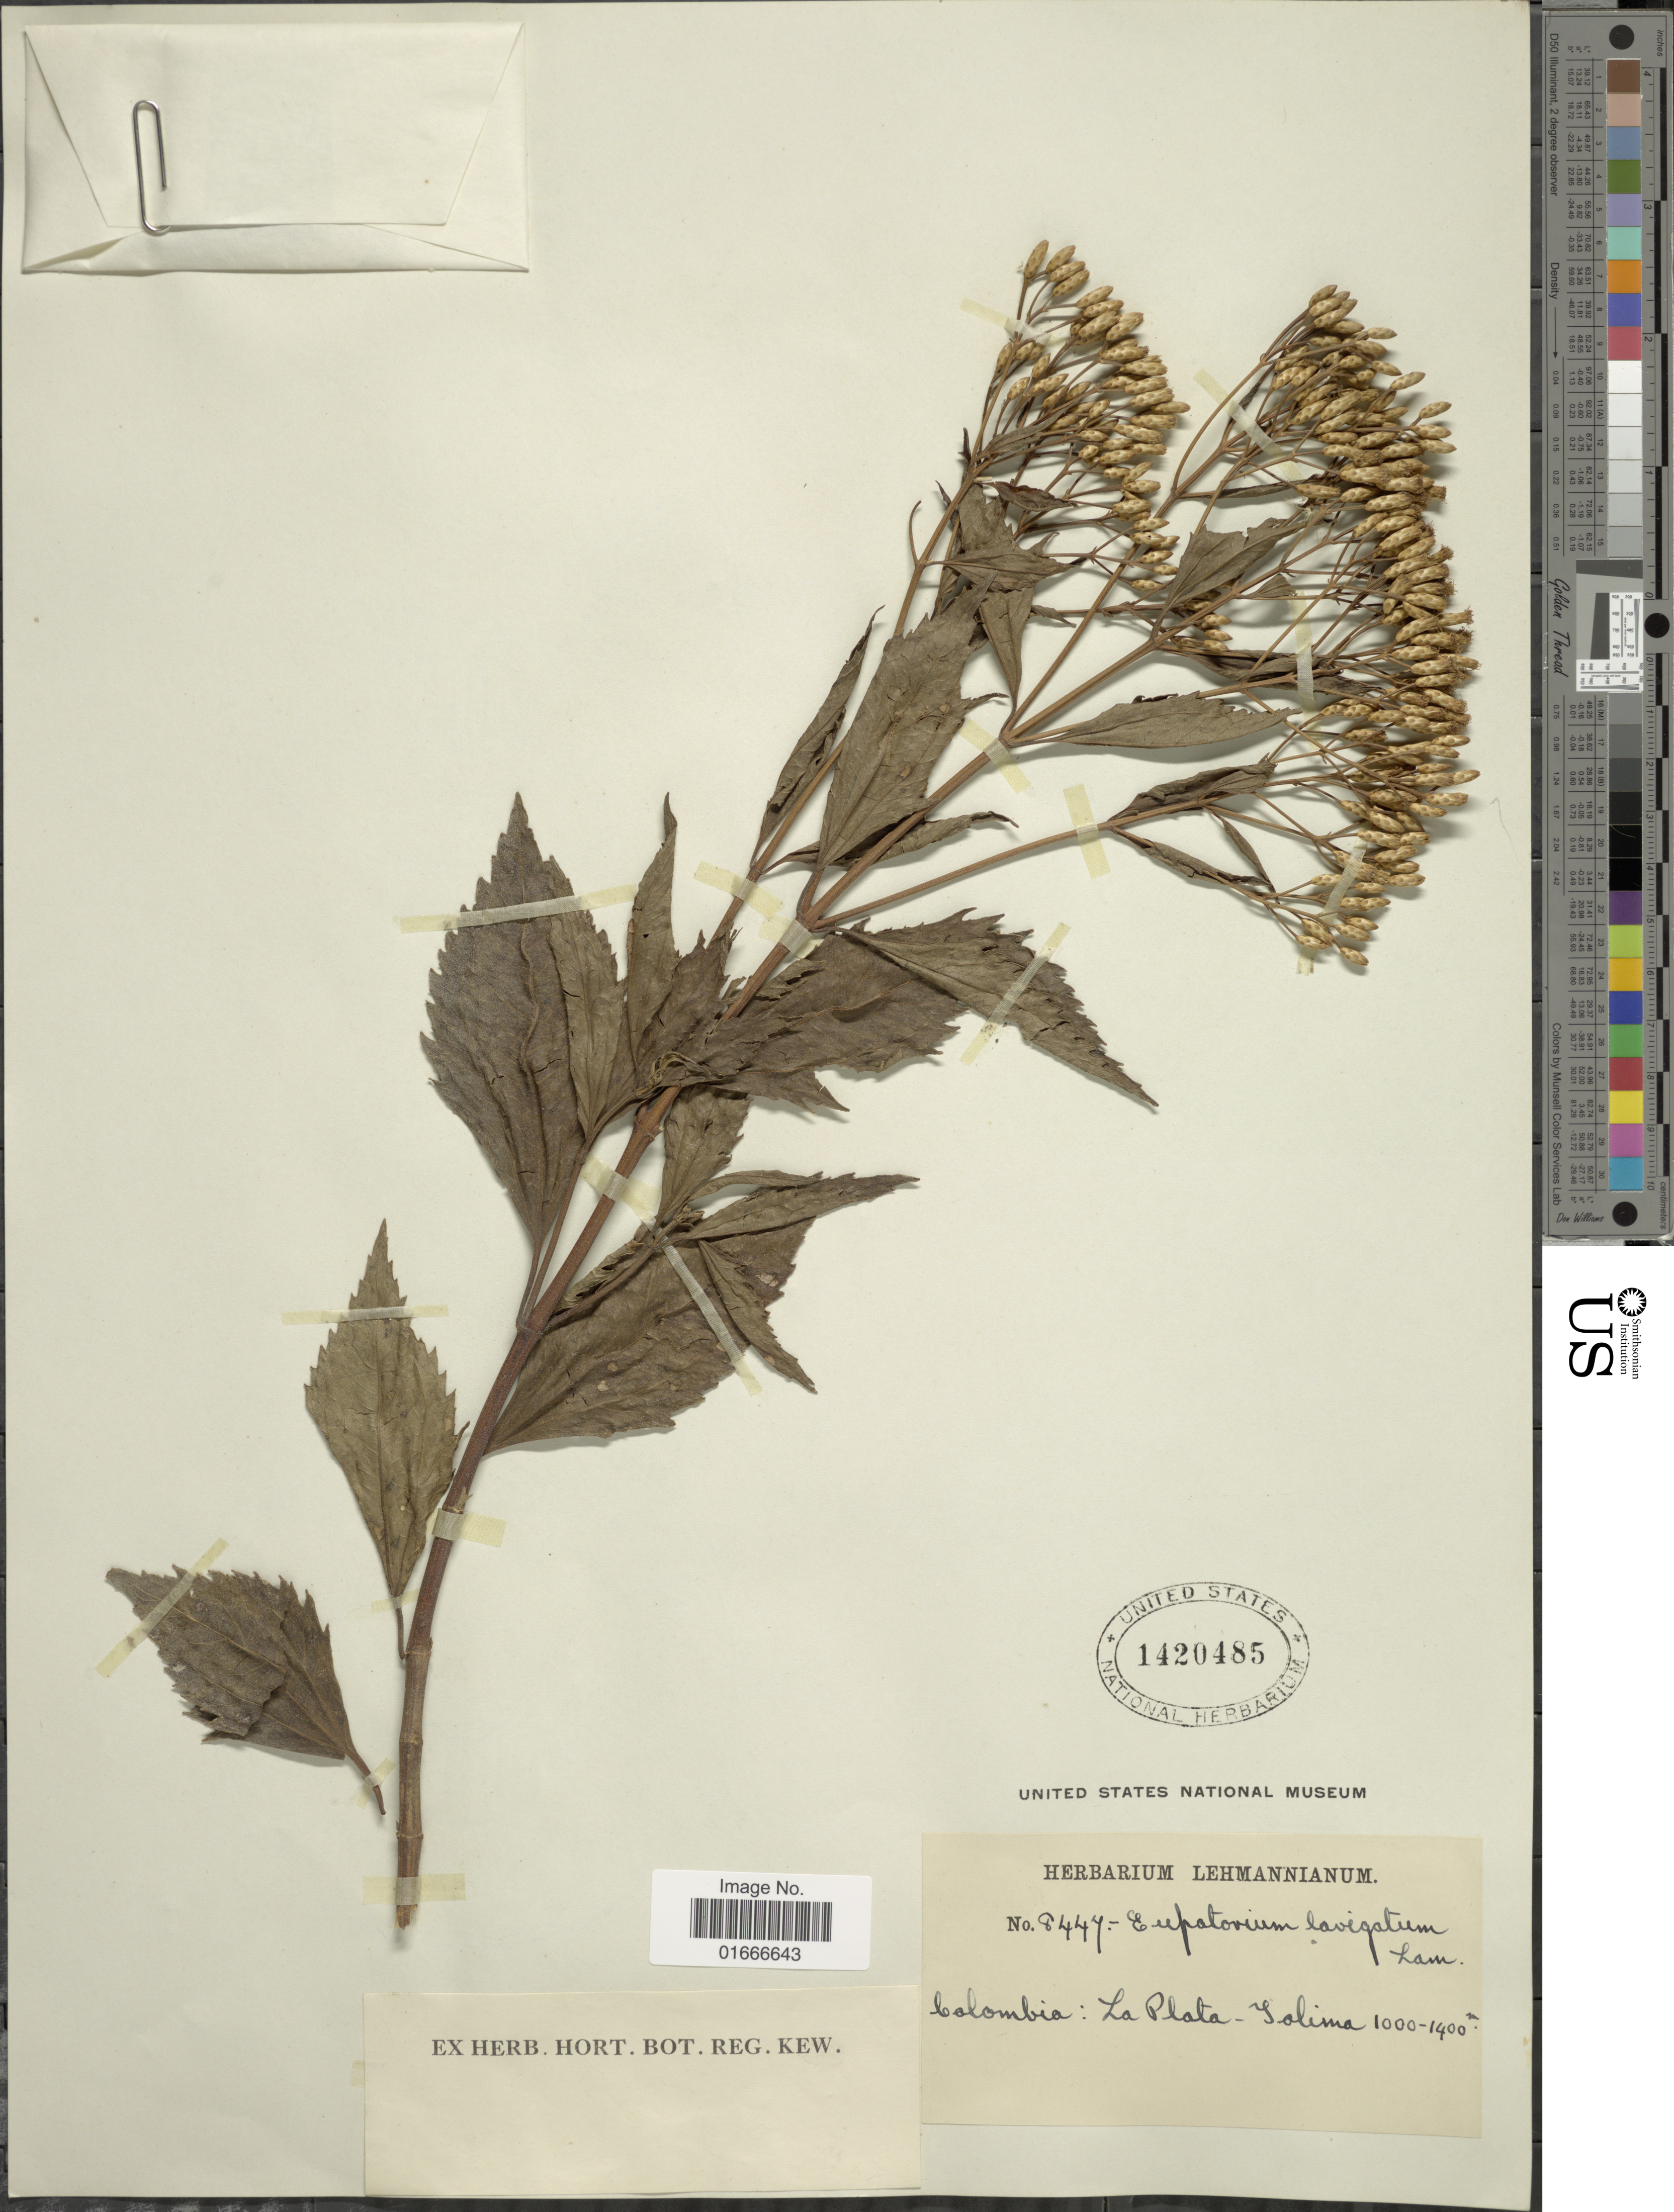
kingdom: Plantae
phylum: Tracheophyta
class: Magnoliopsida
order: Asterales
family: Asteraceae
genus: Chromolaena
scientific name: Chromolaena laevigata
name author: (Lam.) R.M. King & H. Rob.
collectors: ex herb. Lehmannianum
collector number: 8447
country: Colombia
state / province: Tolima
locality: La Plata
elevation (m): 1000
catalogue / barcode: US 1420485